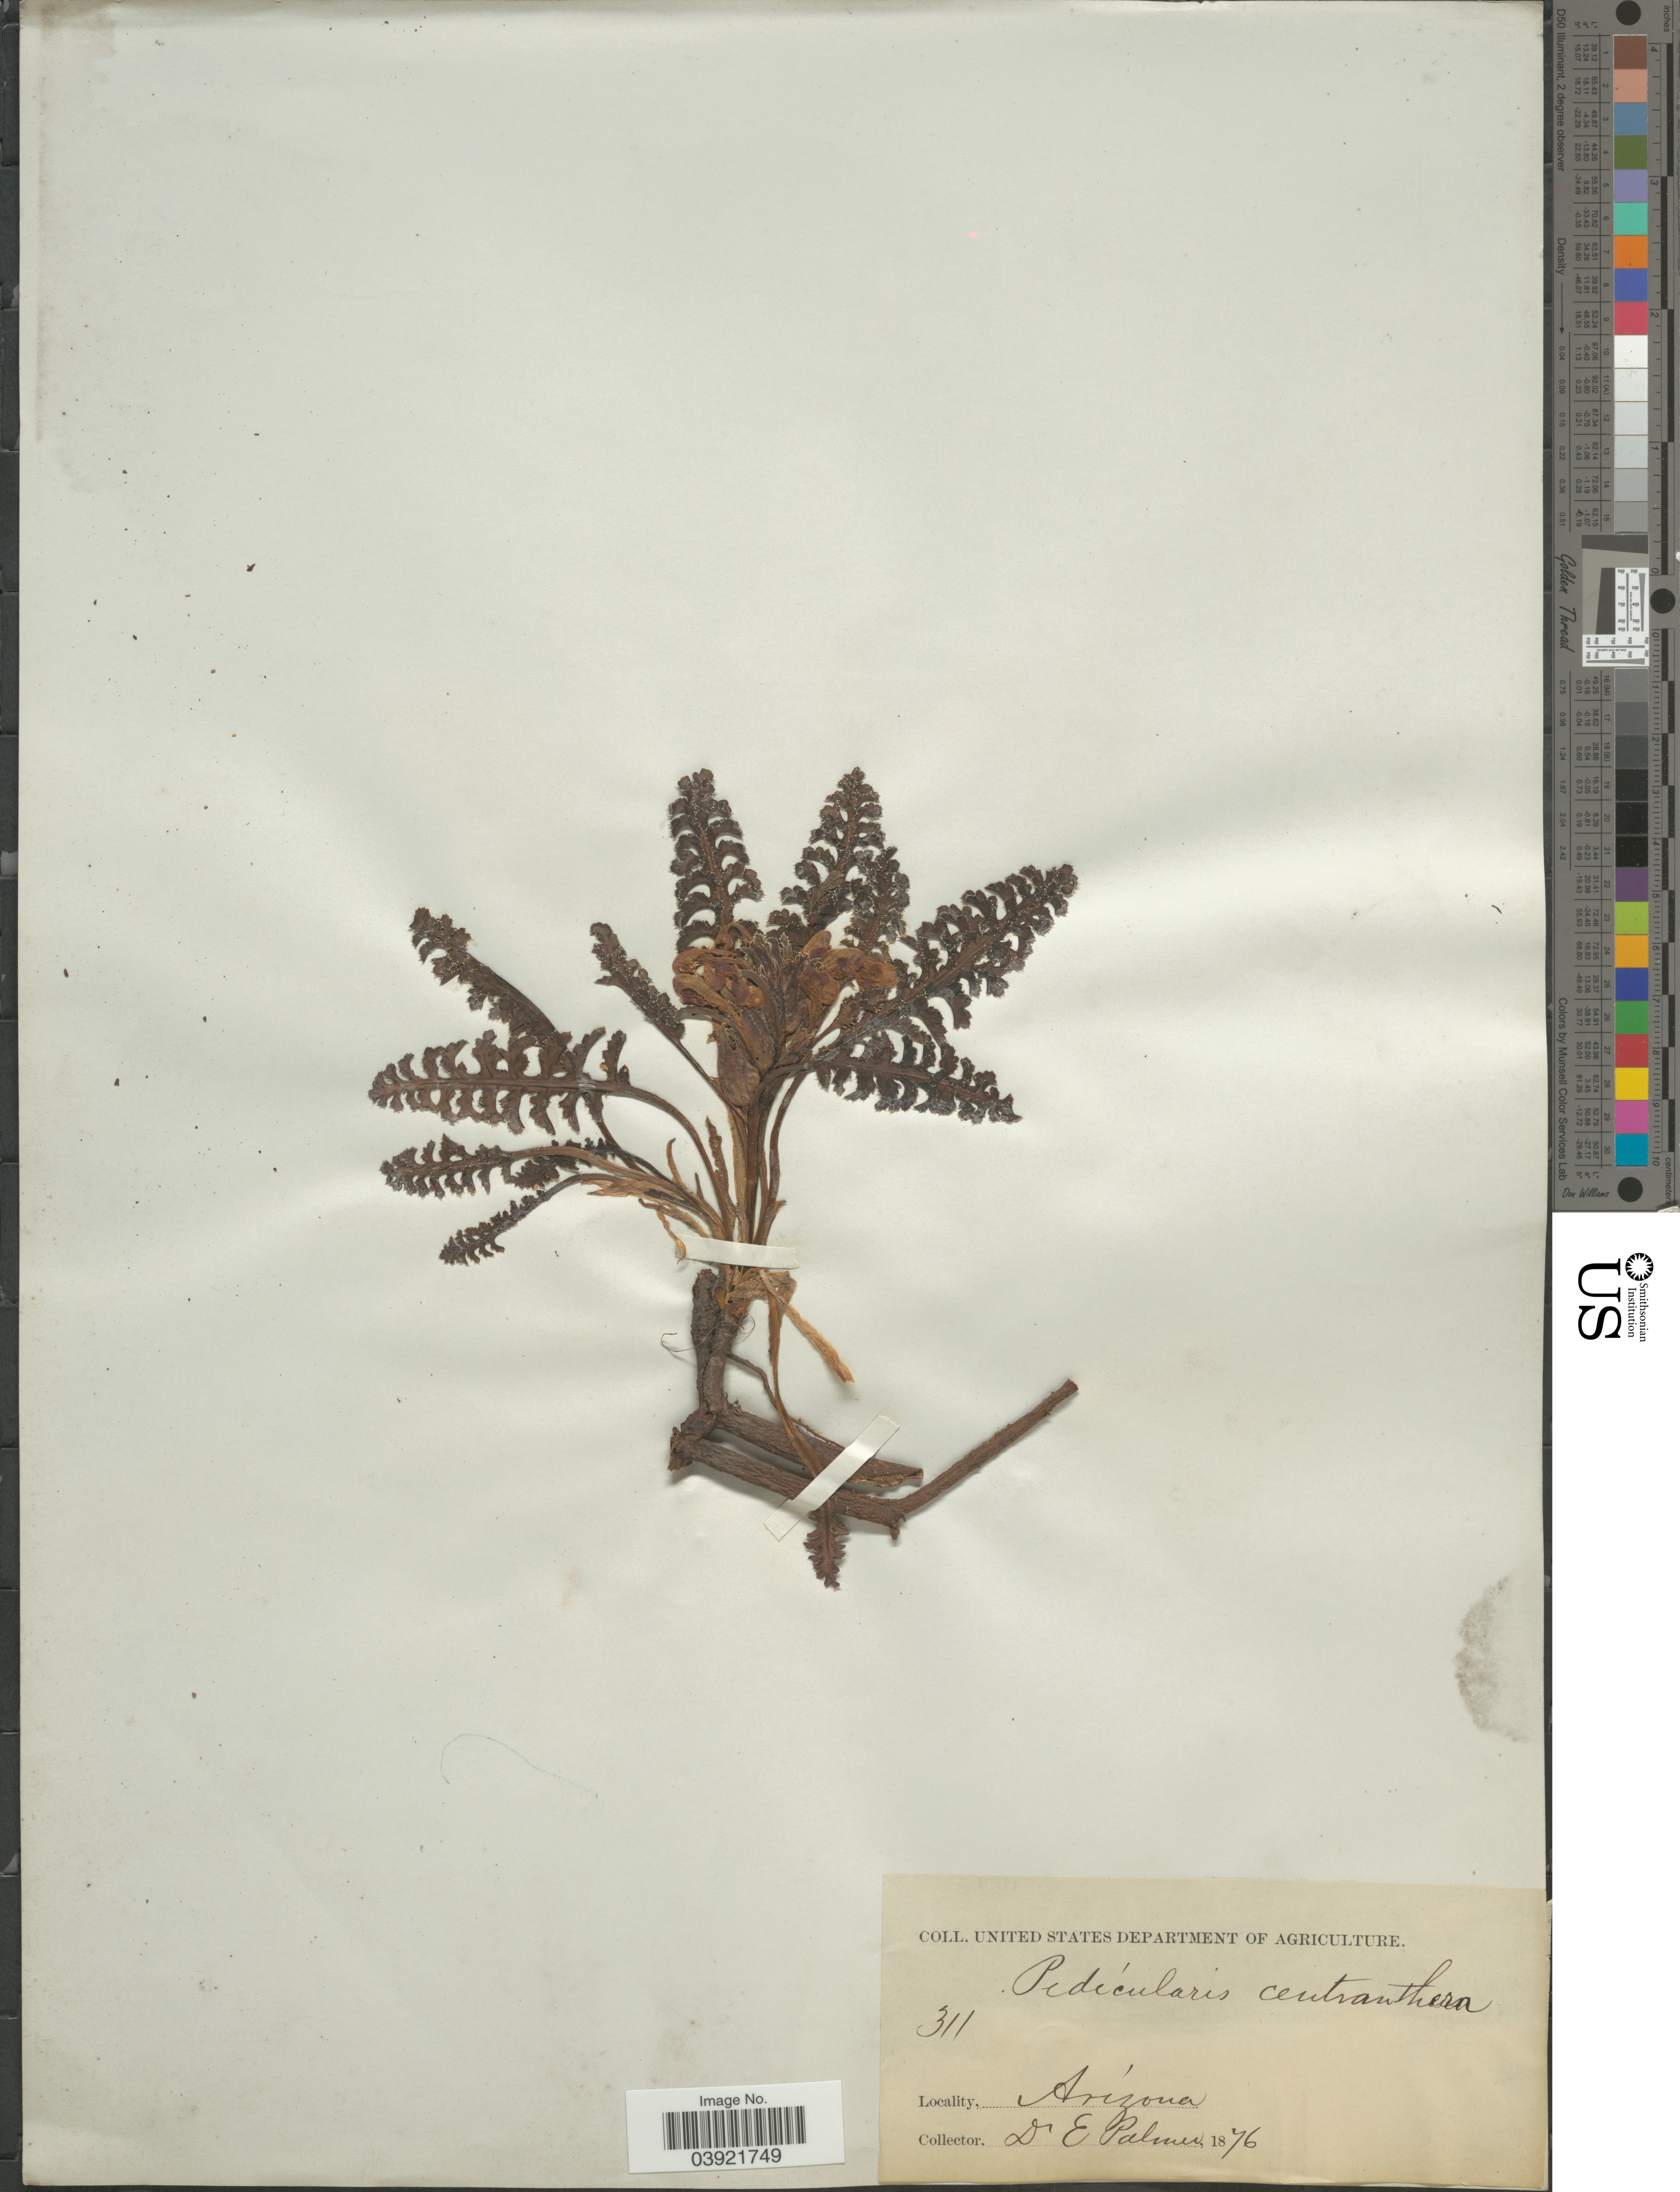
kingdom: Plantae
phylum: Tracheophyta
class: Magnoliopsida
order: Lamiales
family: Orobanchaceae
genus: Pedicularis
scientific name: Pedicularis centranthera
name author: A. Gray in Emory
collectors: E. Palmer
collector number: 311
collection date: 1876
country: United States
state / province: Arizona